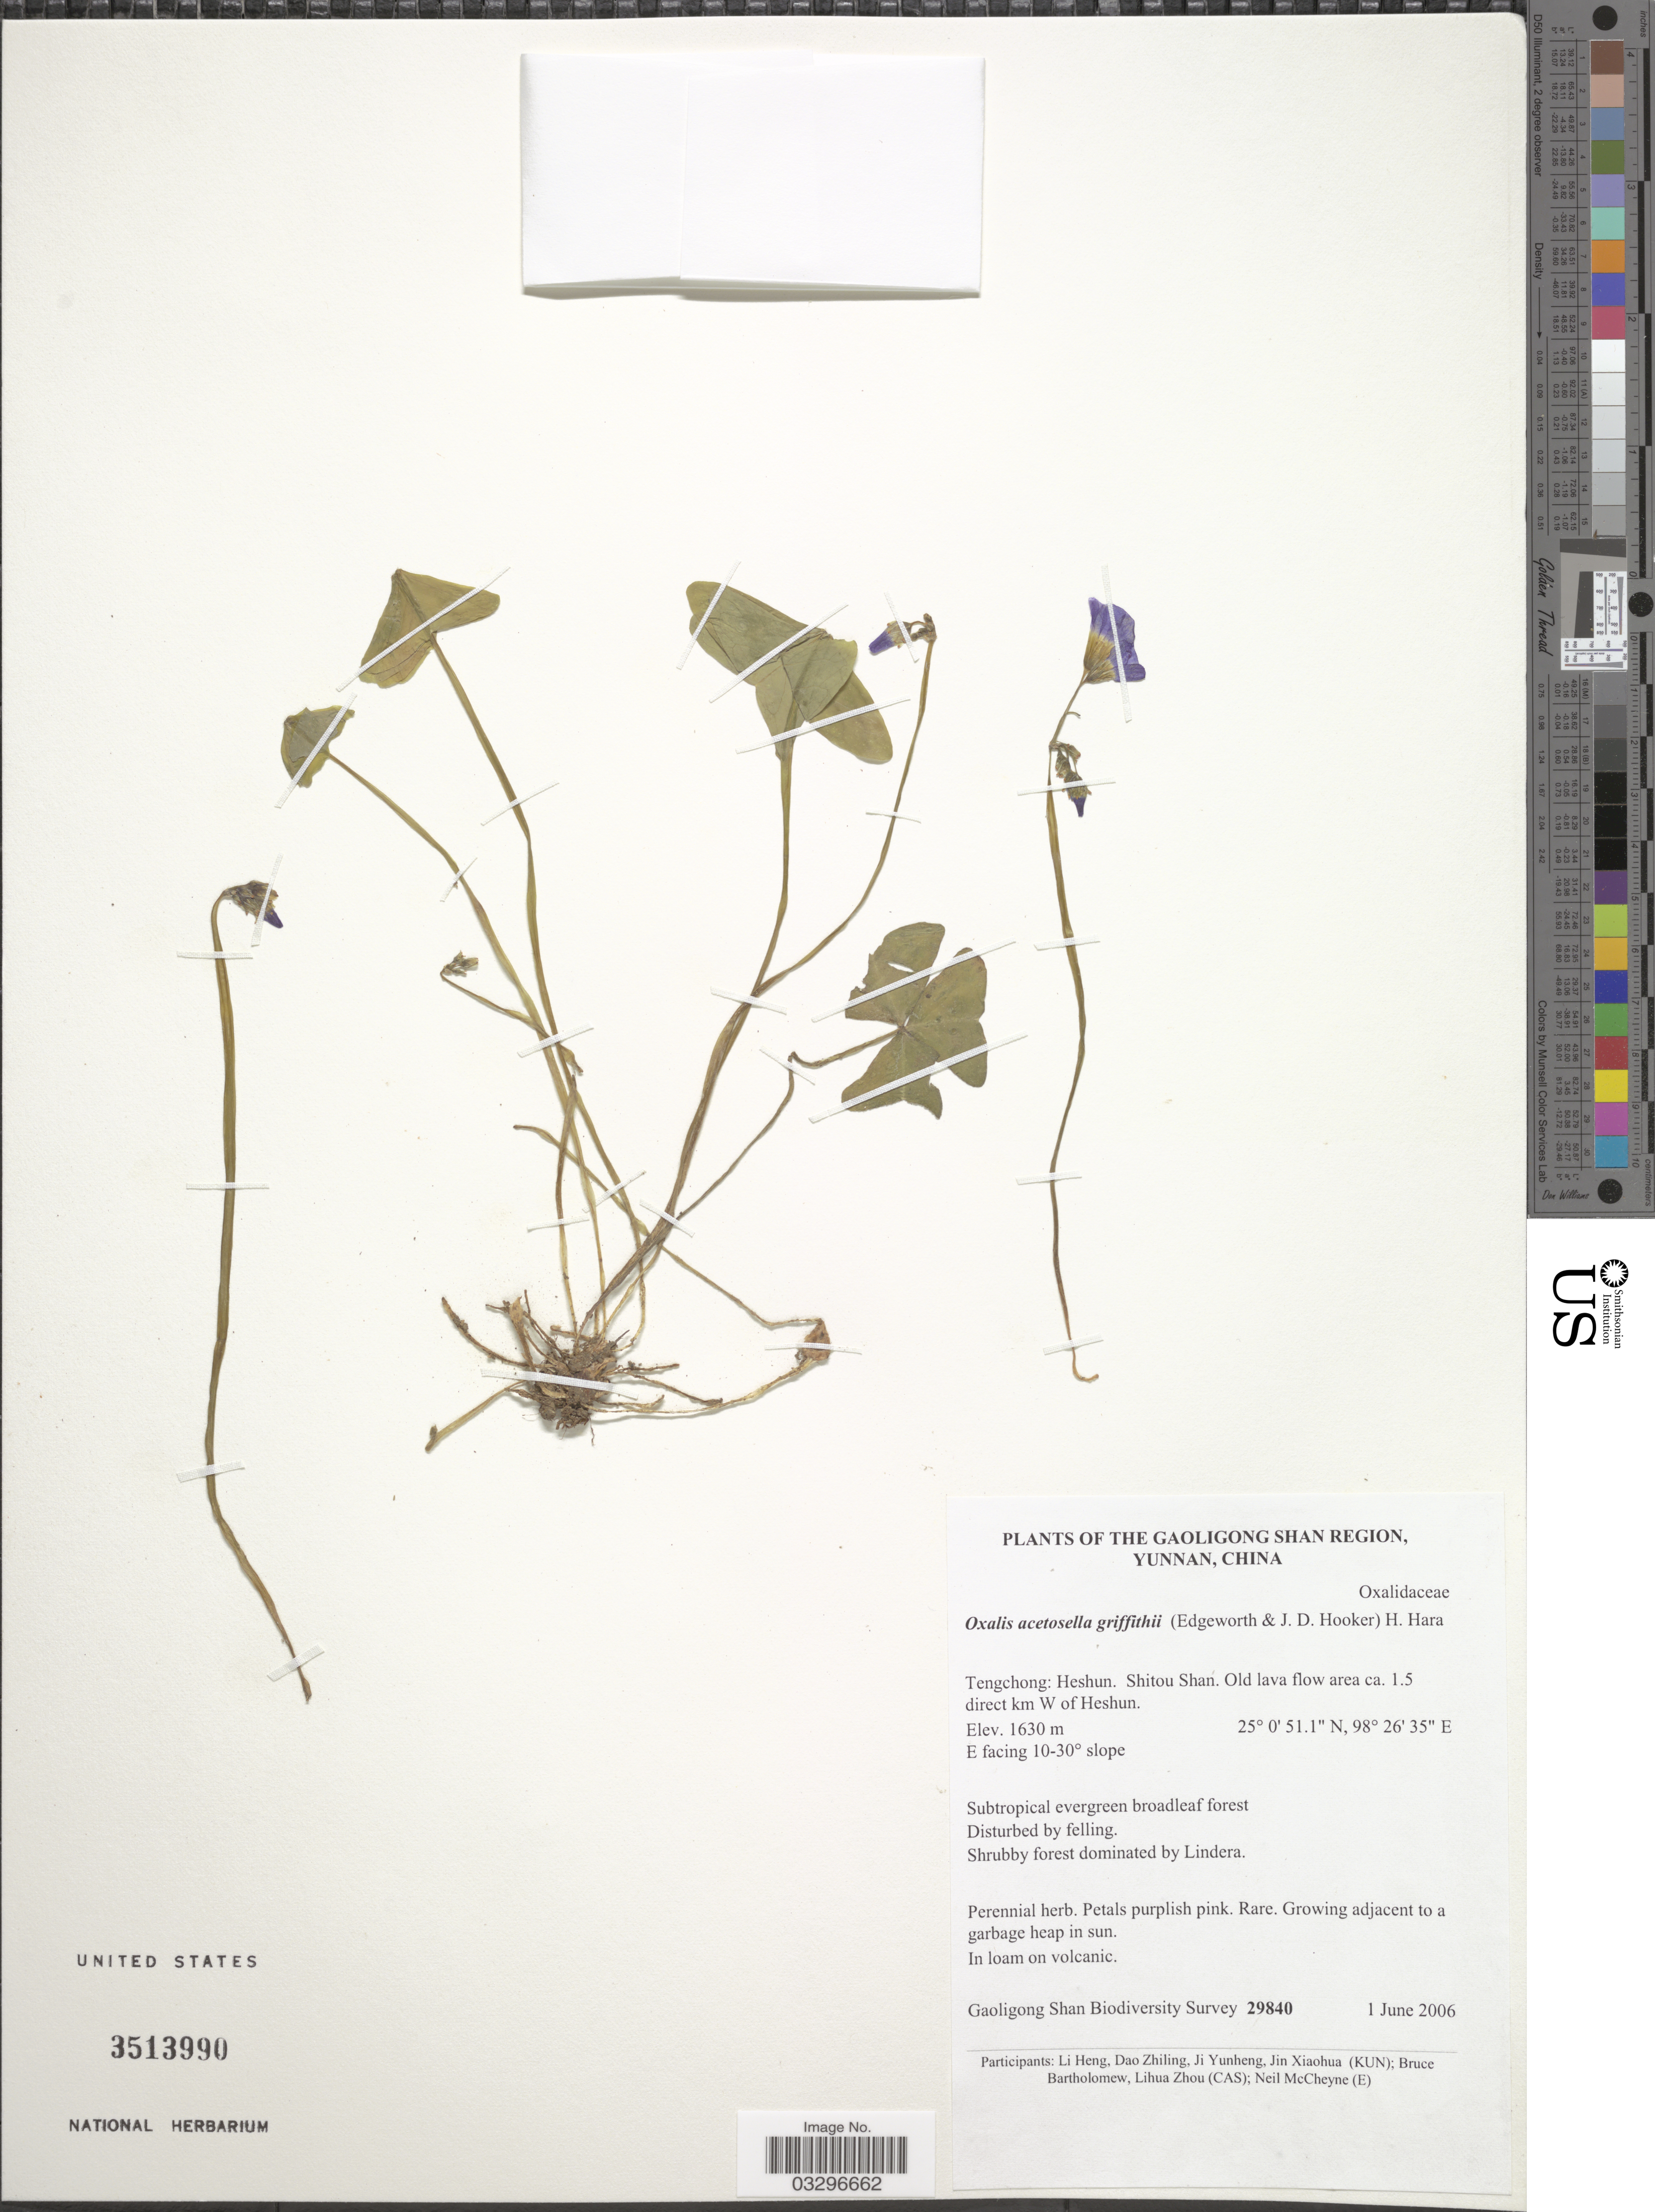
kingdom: Plantae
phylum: Tracheophyta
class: Magnoliopsida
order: Oxalidales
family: Oxalidaceae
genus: Oxalis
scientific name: Oxalis acetosella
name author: L.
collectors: Gaoligong Shan Biodiversity Survey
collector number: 29840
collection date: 2006-06-01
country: China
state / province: Yunnan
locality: The Gaoligong Shan Region, Tengchong: Heshun. Shitou Shan. Old lava flow area ca. 1.5 direct km W of Heshun.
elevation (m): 1630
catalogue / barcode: US 3513990